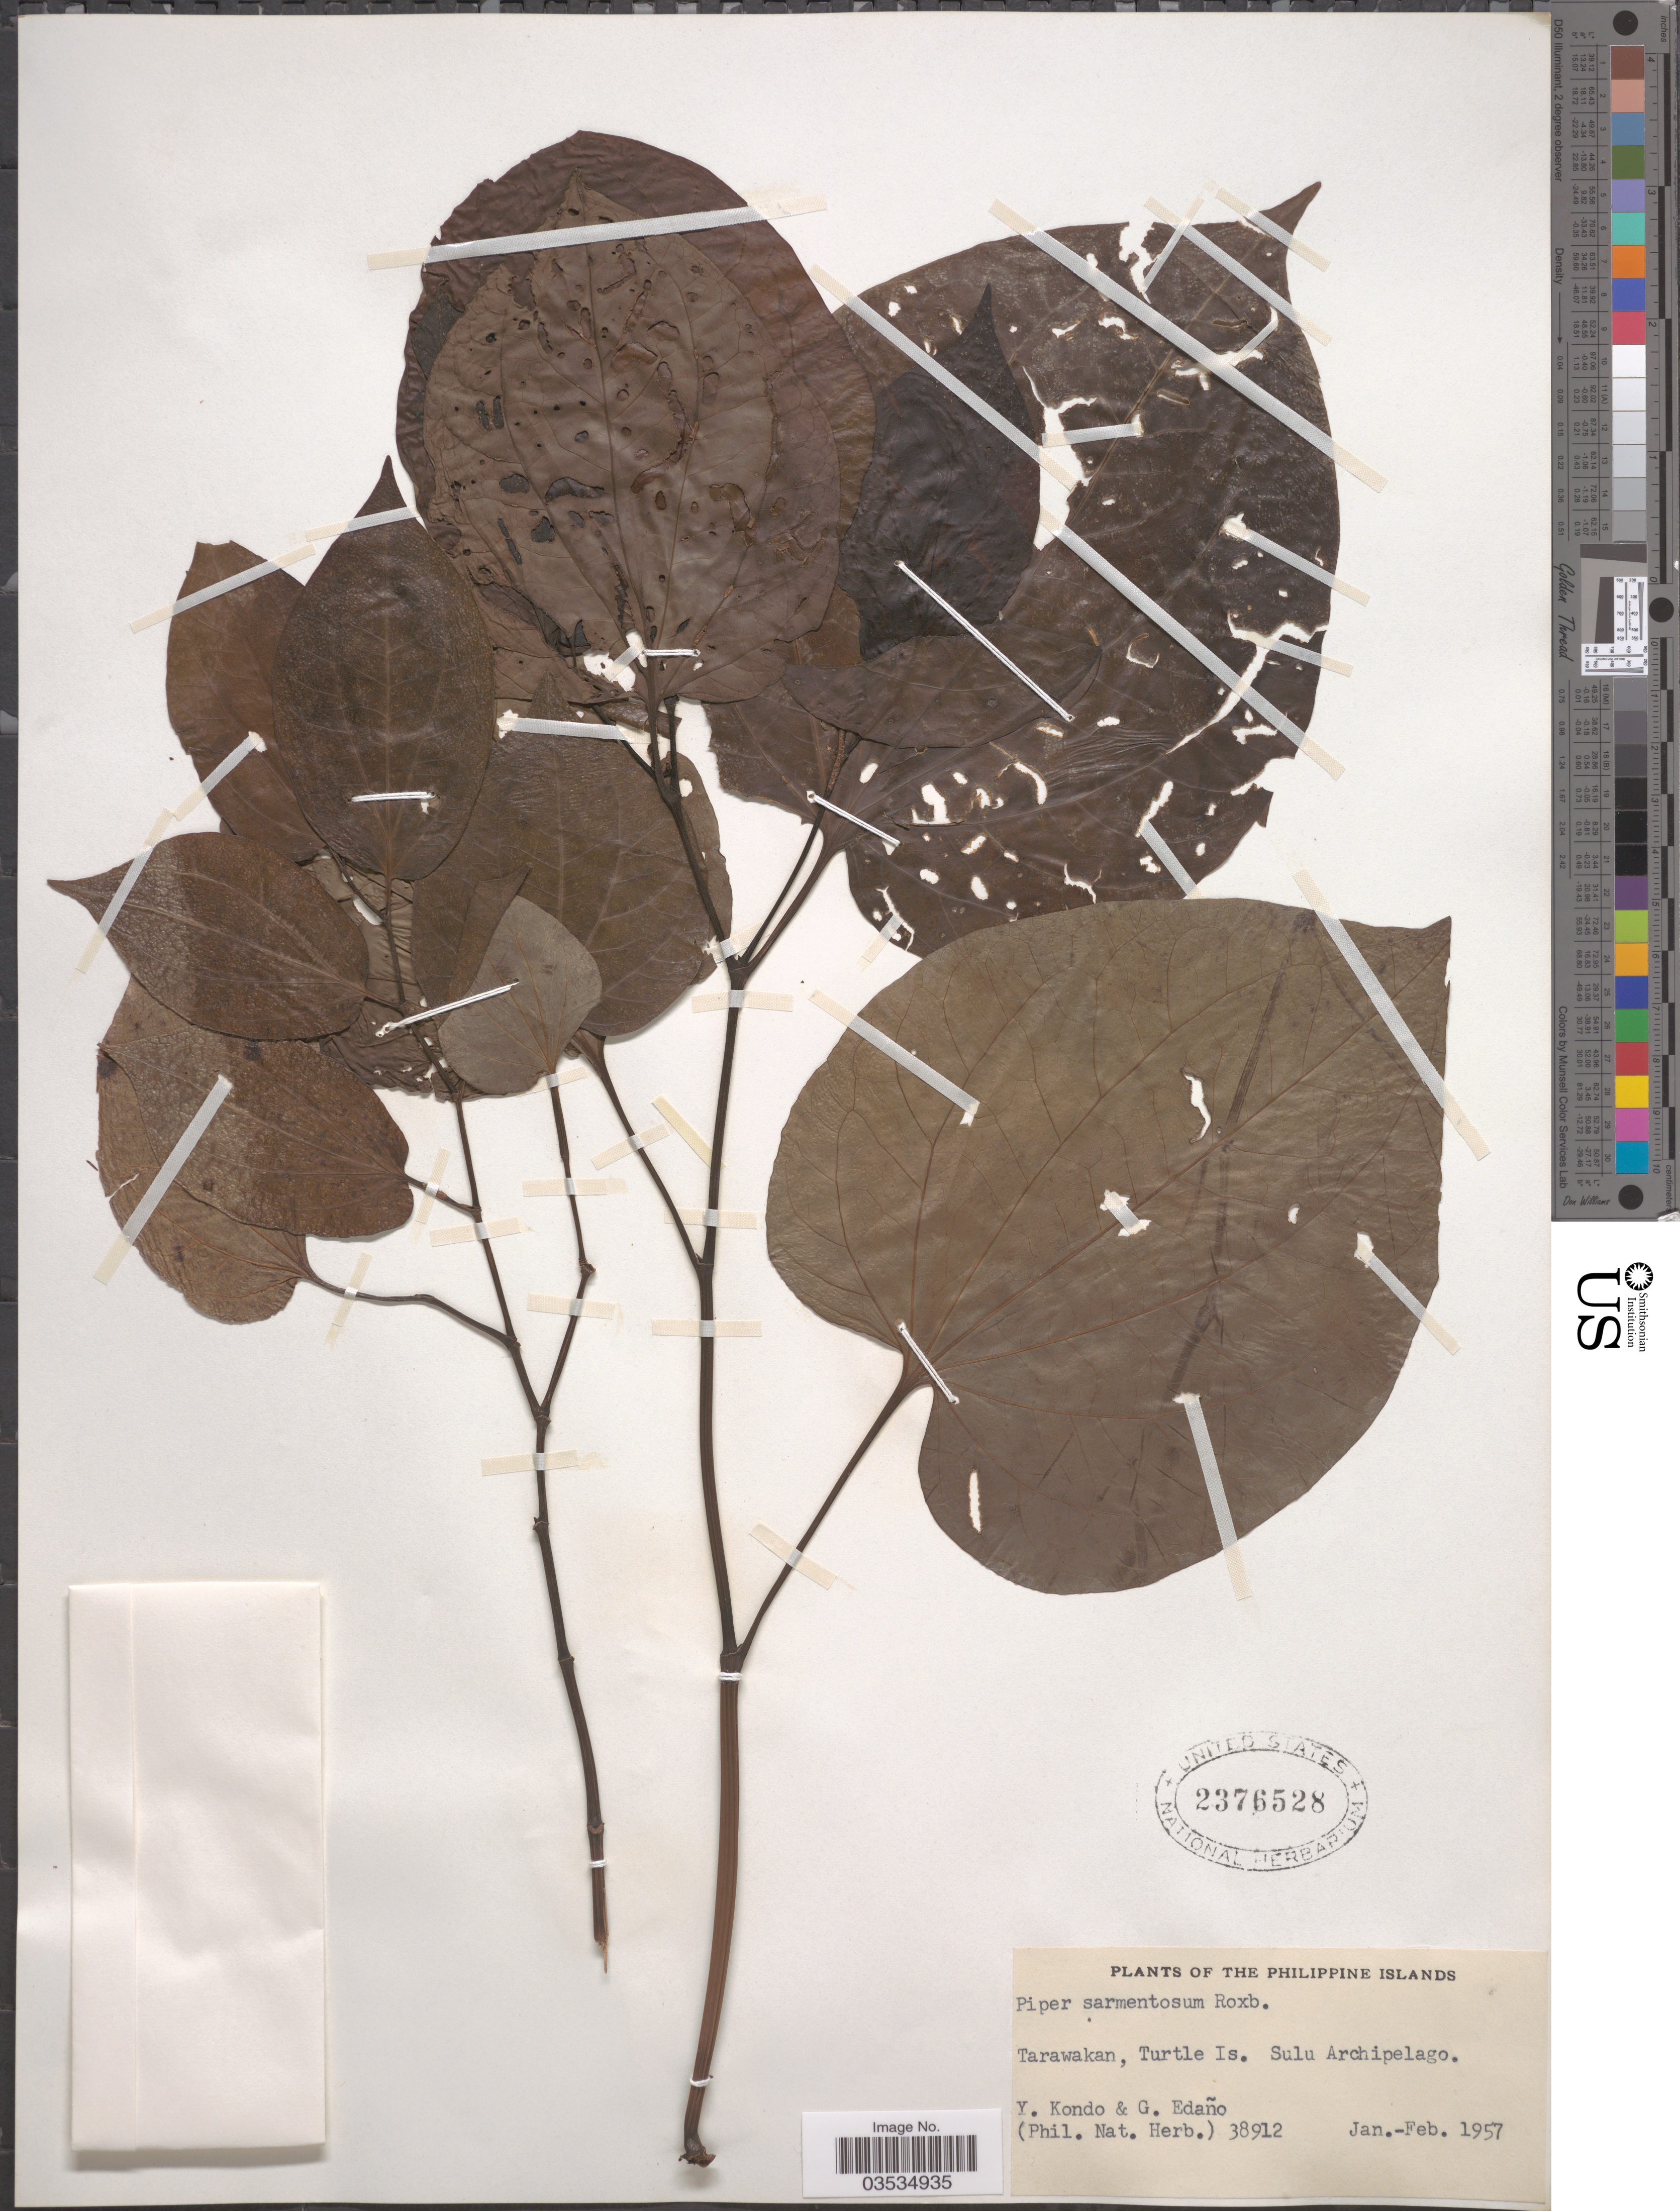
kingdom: Plantae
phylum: Tracheophyta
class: Magnoliopsida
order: Piperales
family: Piperaceae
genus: Piper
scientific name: Piper sarmentosum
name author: Roxb.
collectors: Y. Kondo & G. Edaño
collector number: Phil. Nat. Herb.? 38912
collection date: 1957-01/1957-02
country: Philippines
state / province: Muslim Mindanao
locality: Tarawakan, Turtle Is. Sulu Archipelago.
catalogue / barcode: US 2376528